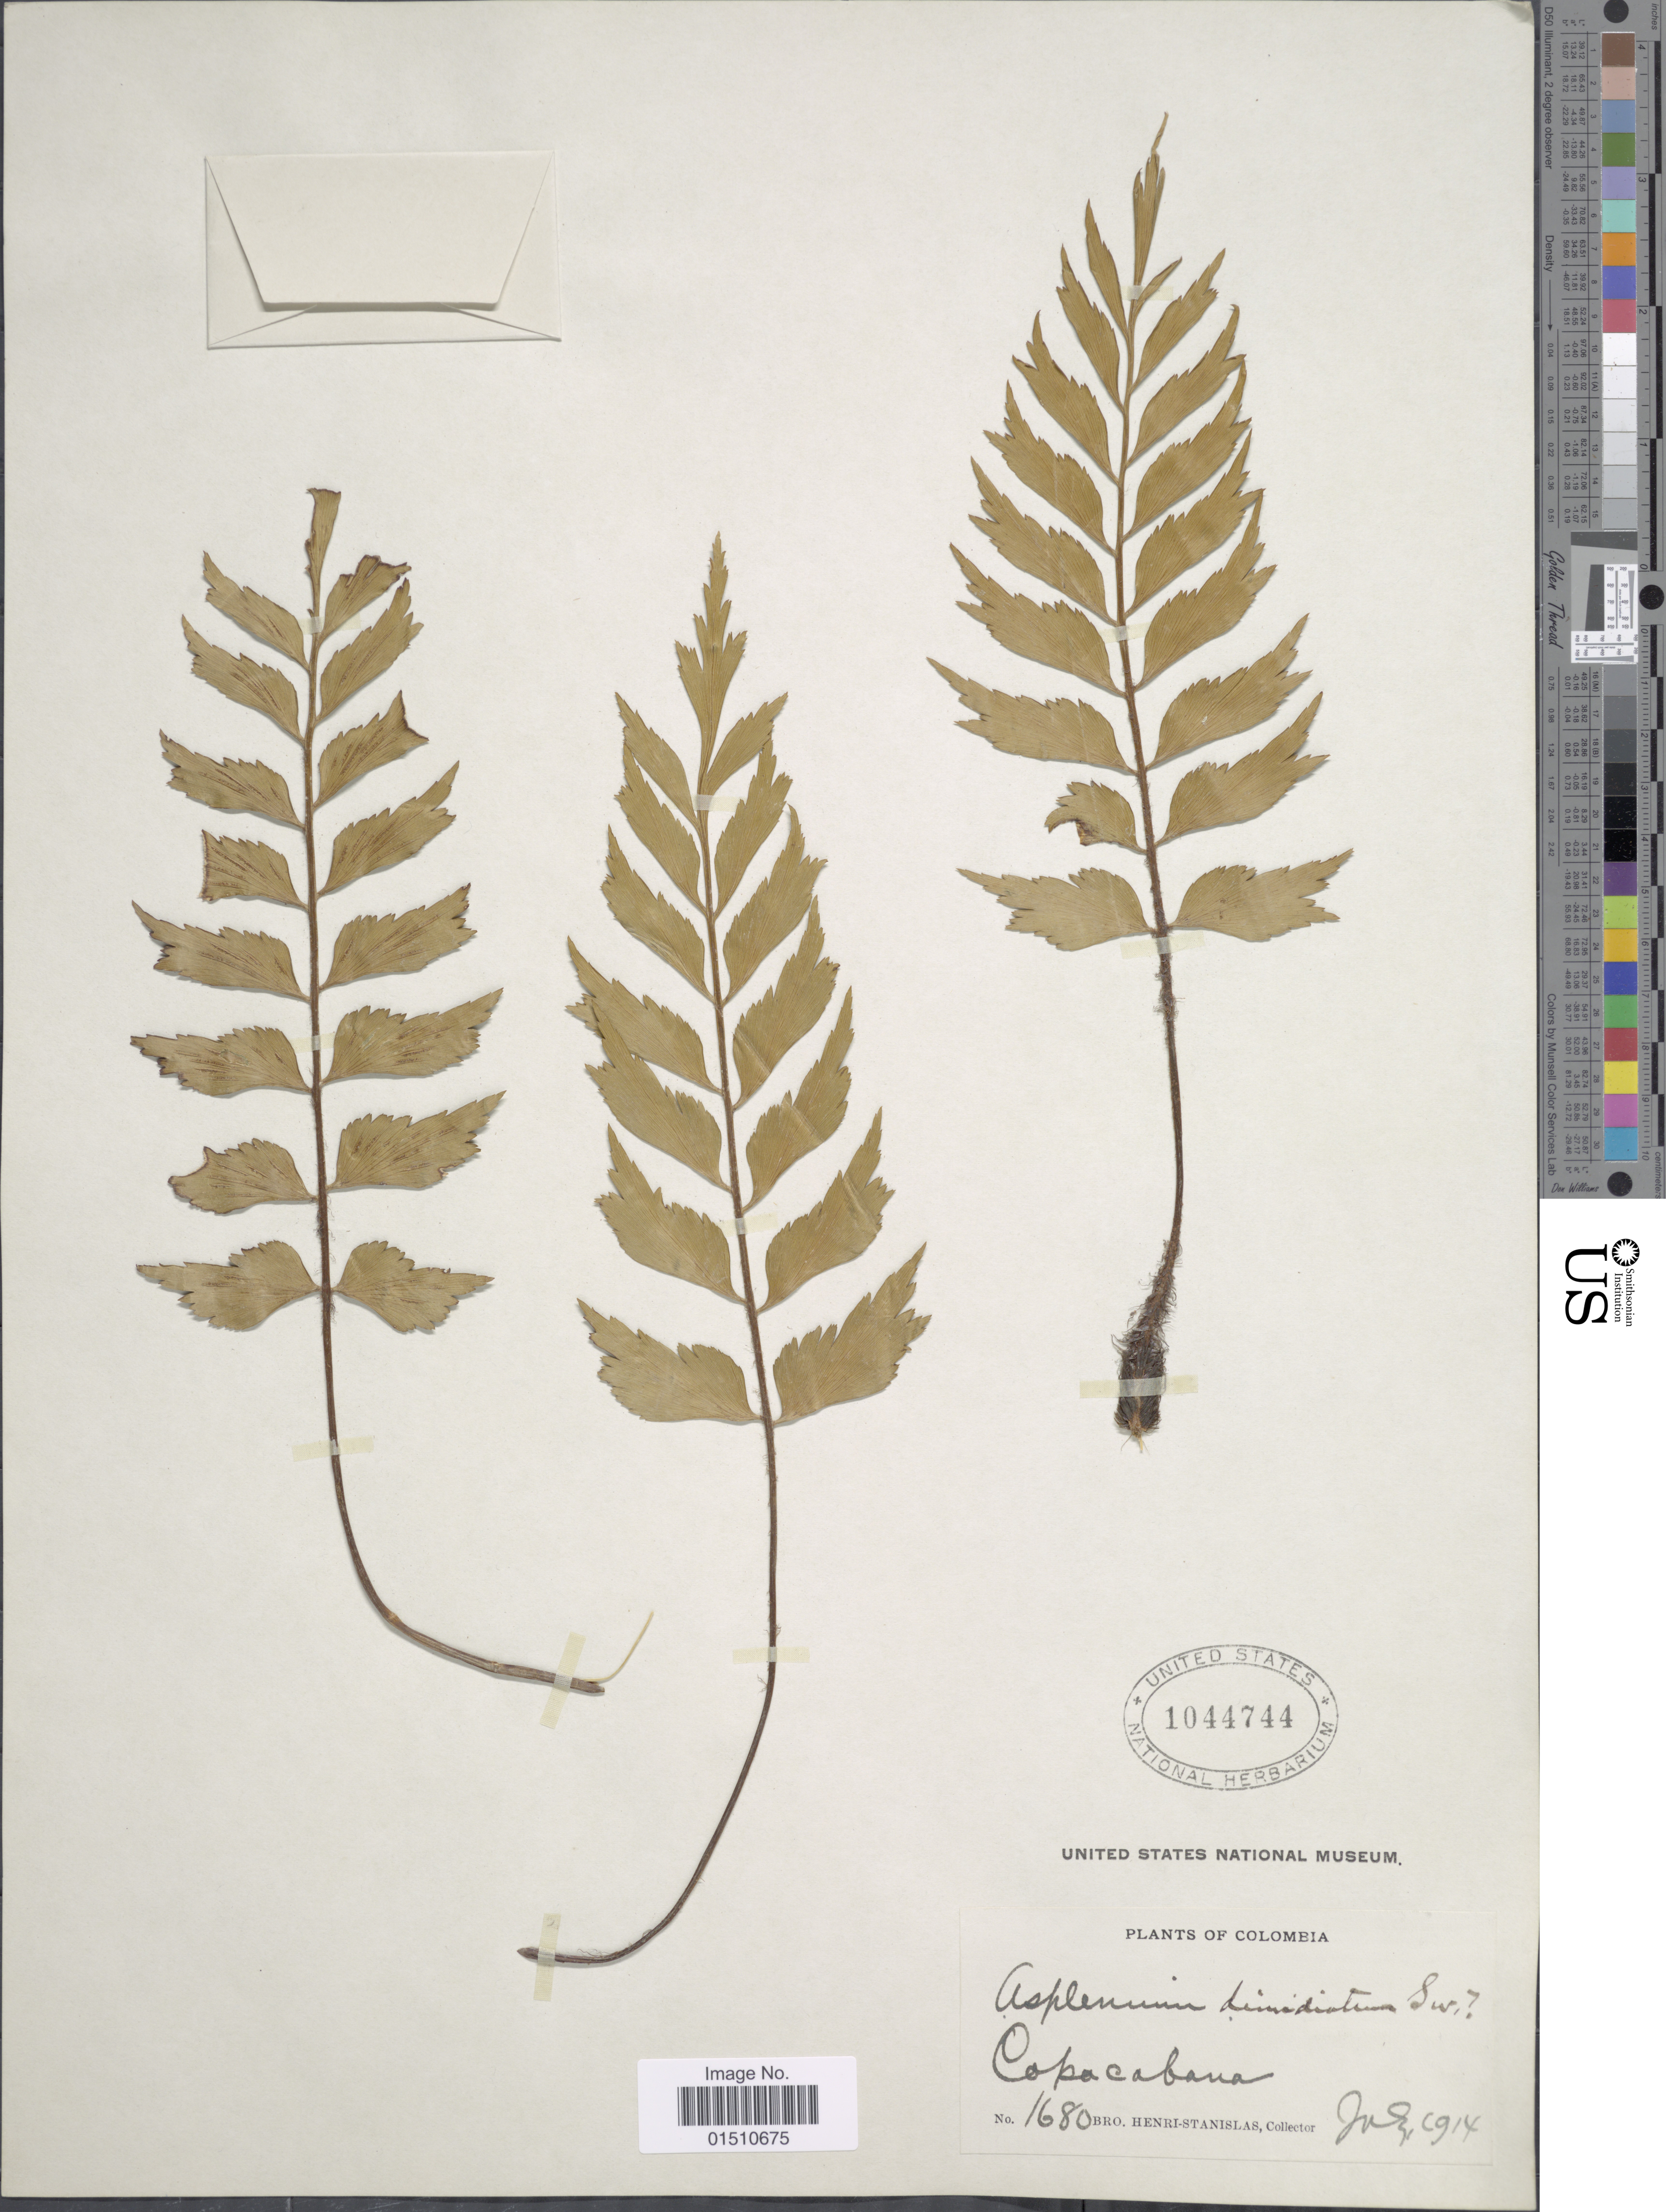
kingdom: Plantae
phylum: Tracheophyta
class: Polypodiopsida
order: Polypodiales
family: Aspleniaceae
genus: Asplenium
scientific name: Asplenium dimidiatum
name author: Sw.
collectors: Henri-Stanislas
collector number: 1680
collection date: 1914-07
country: Colombia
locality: Colombia, Copacabana.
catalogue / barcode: US 1044744